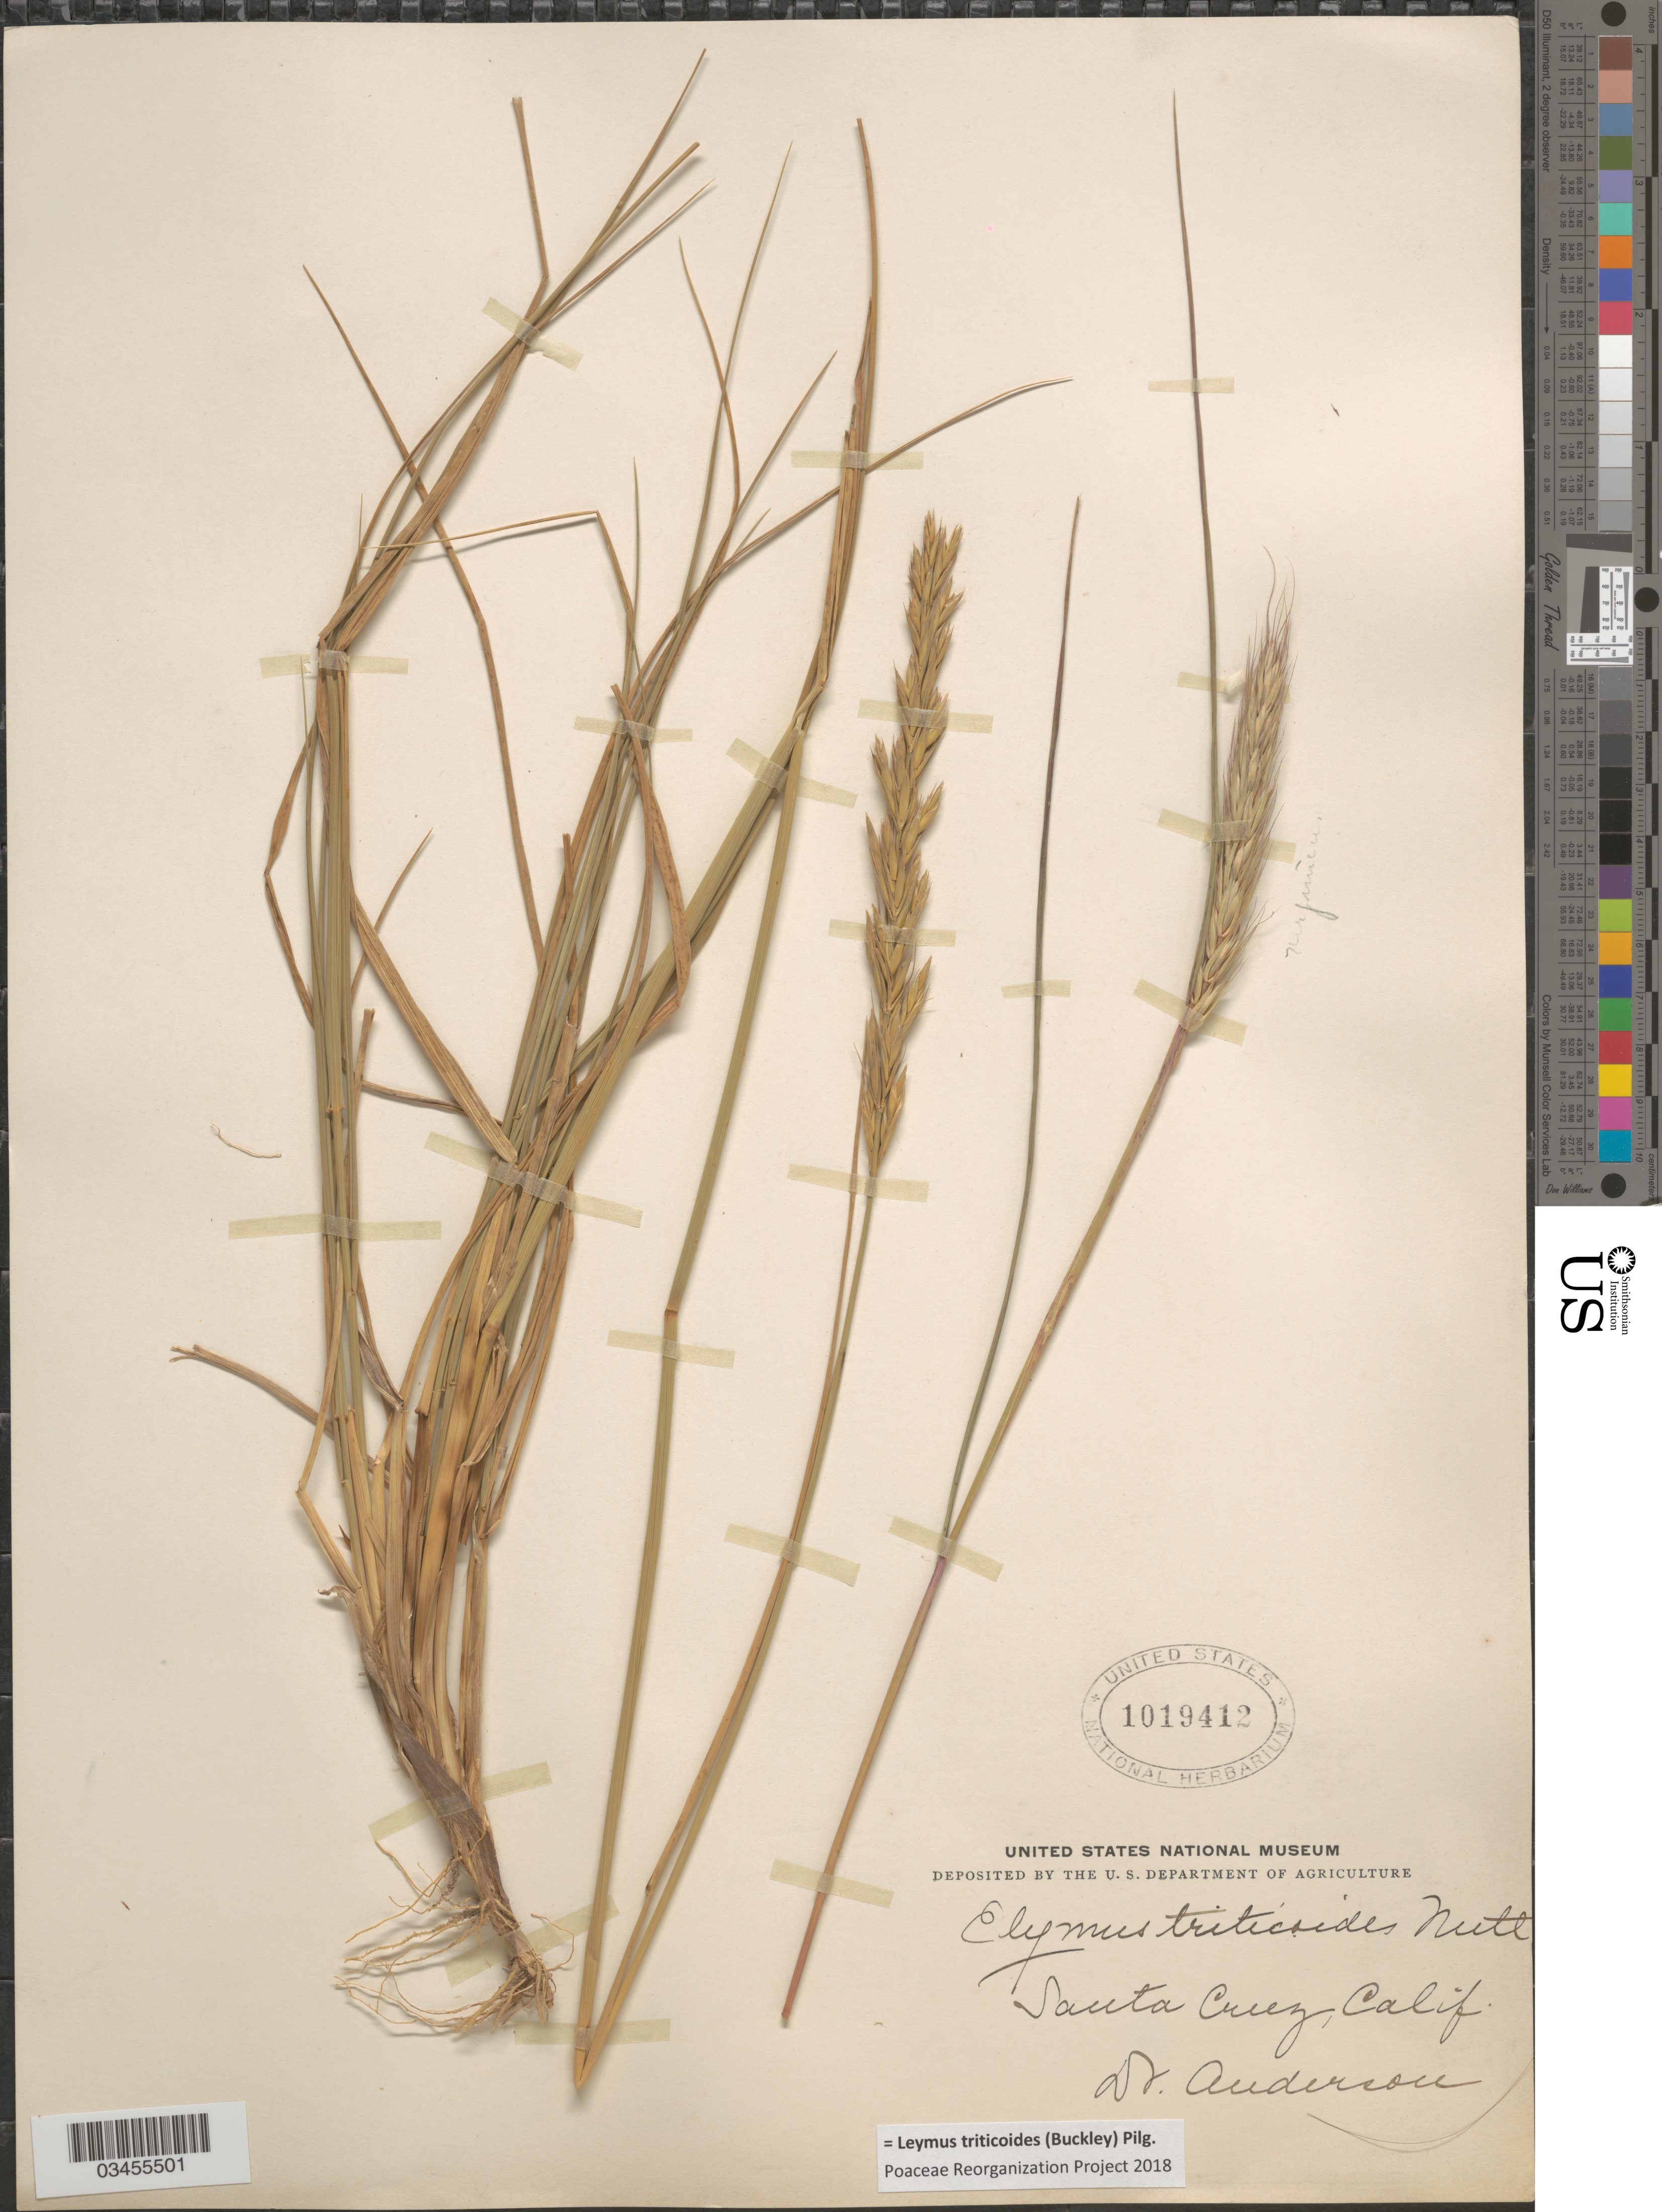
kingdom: Plantae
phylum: Tracheophyta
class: Liliopsida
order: Poales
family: Poaceae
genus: Leymus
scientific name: Leymus triticoides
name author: (Buckley) Pilg.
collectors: -. Anderson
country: United States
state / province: California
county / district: Santa Cruz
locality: Santa Cruz.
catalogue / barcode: US 1019412